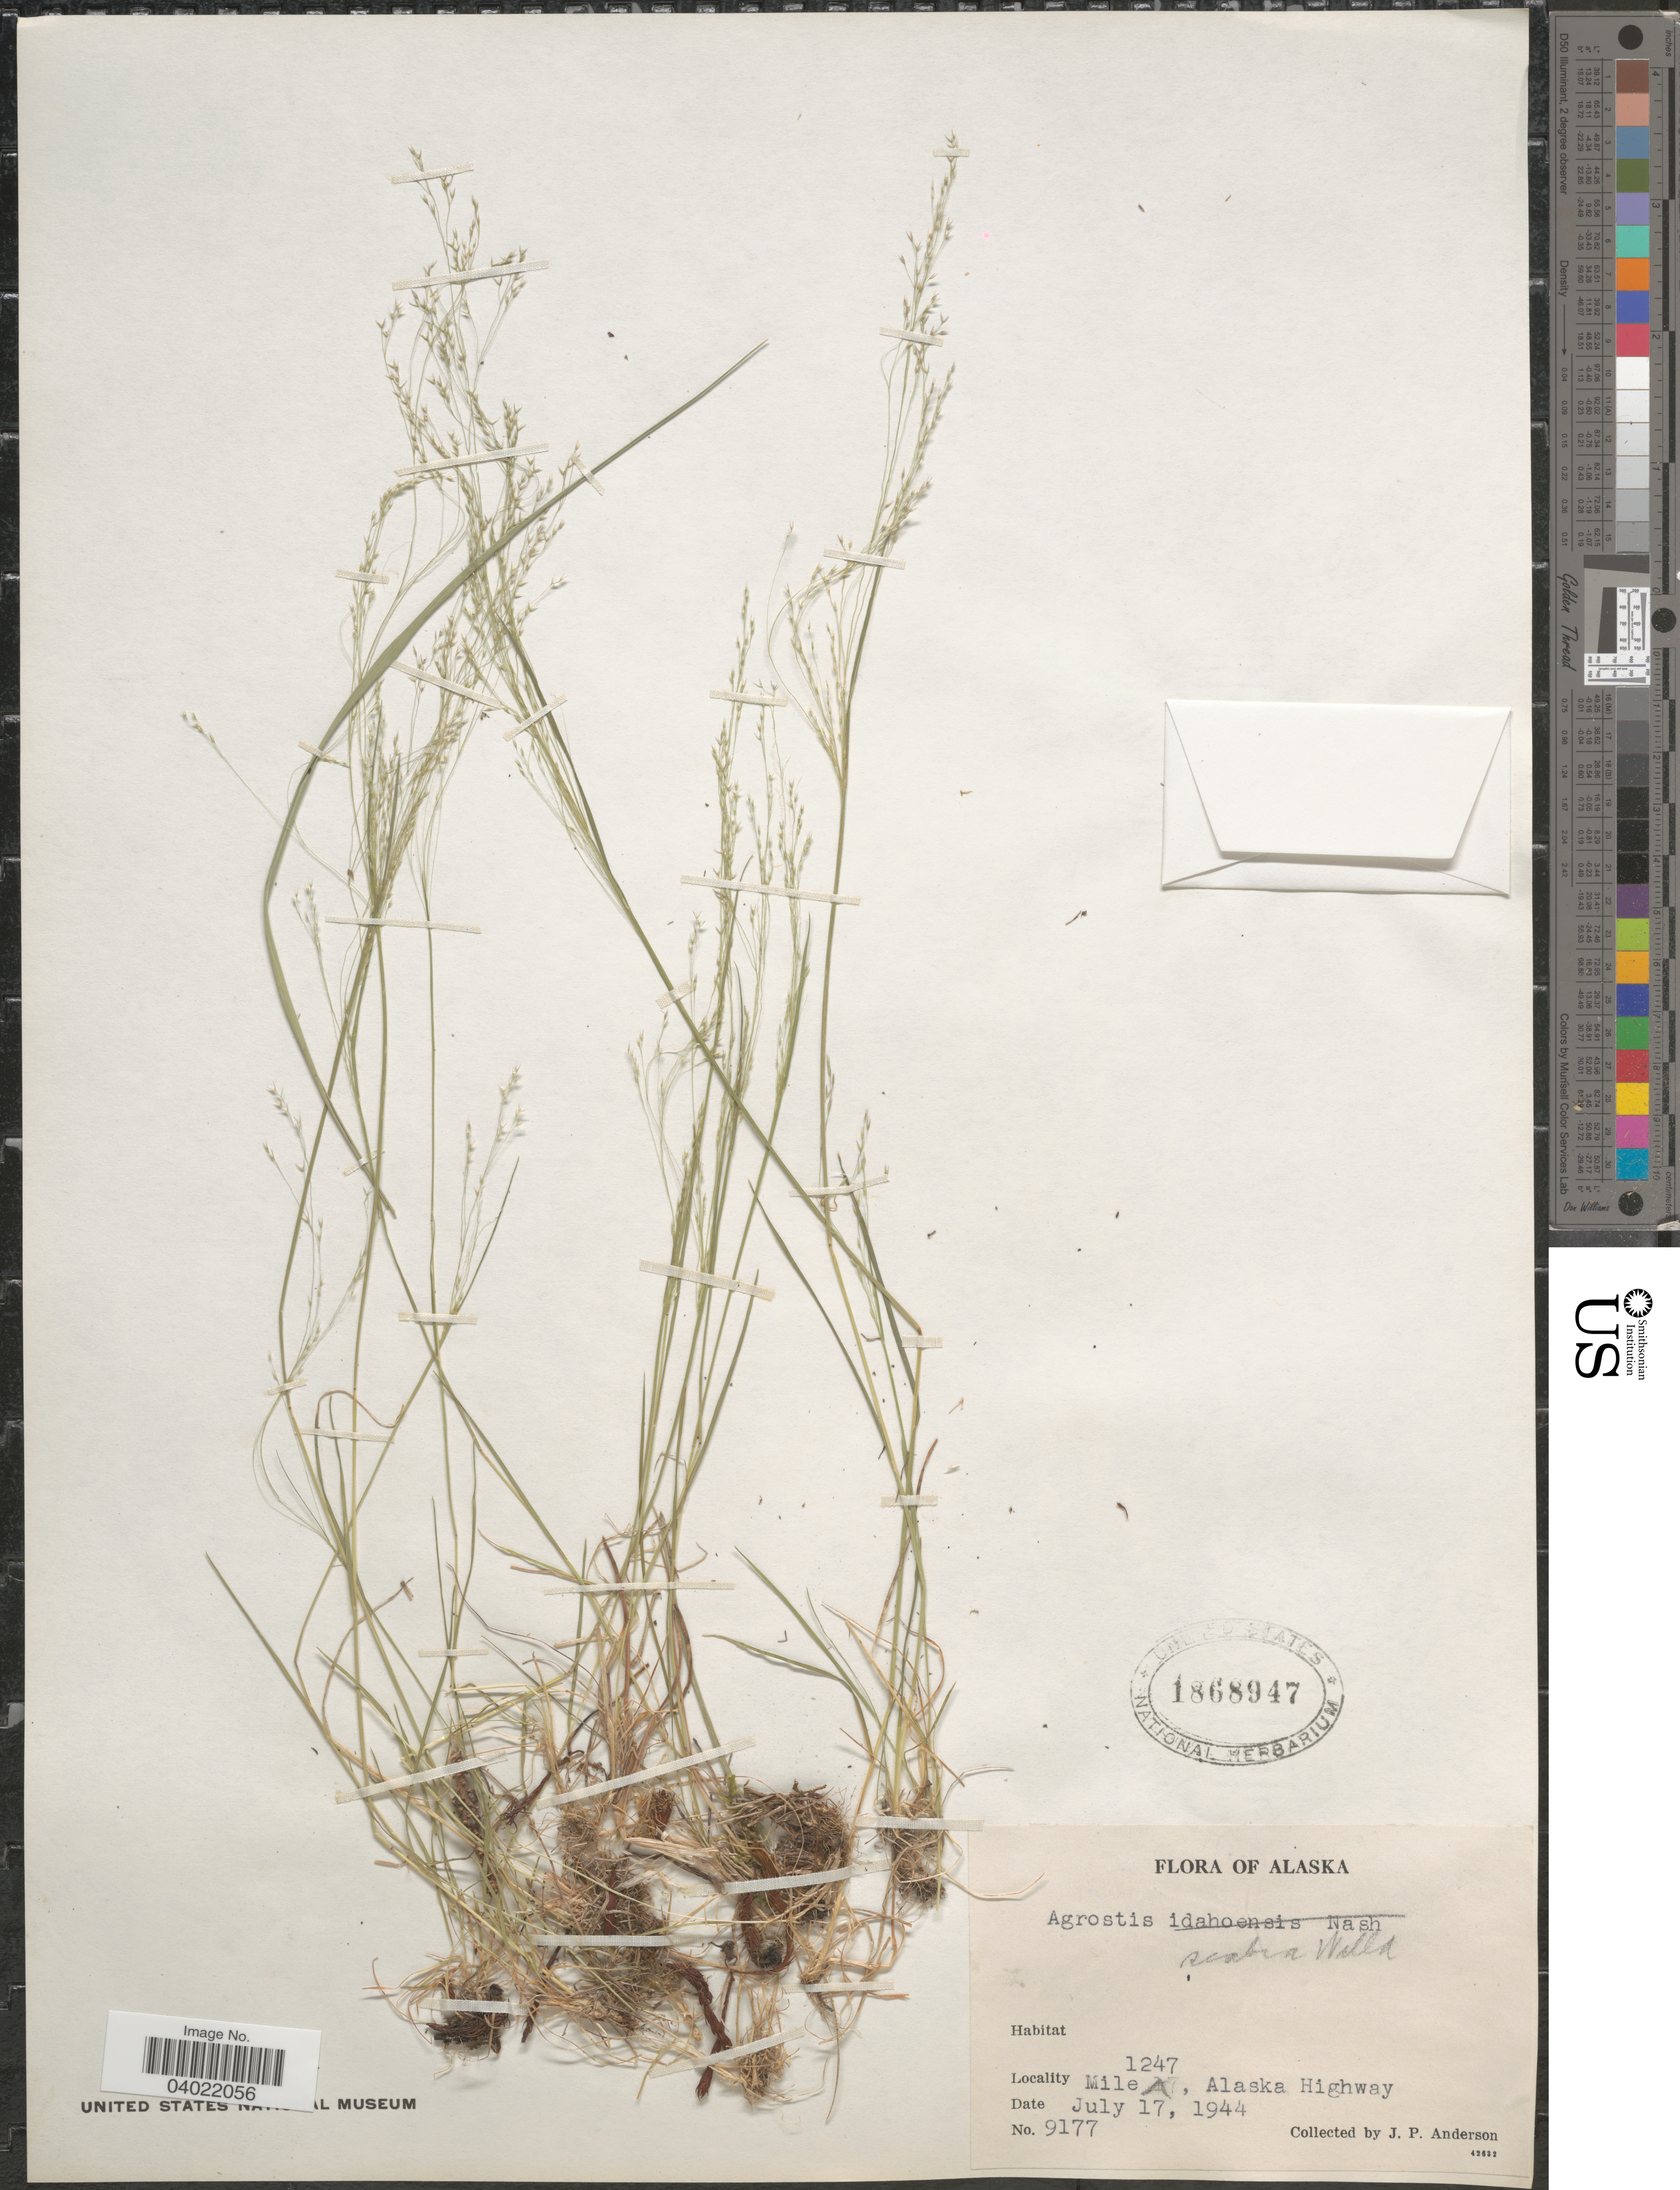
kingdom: Plantae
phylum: Tracheophyta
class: Liliopsida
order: Poales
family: Poaceae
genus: Agrostis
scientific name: Agrostis scabra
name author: Willd.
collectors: J. P. Anderson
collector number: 9177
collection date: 1944-07-17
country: United States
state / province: Alaska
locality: Mile 1247, Alaska Highway.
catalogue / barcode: US 1868947